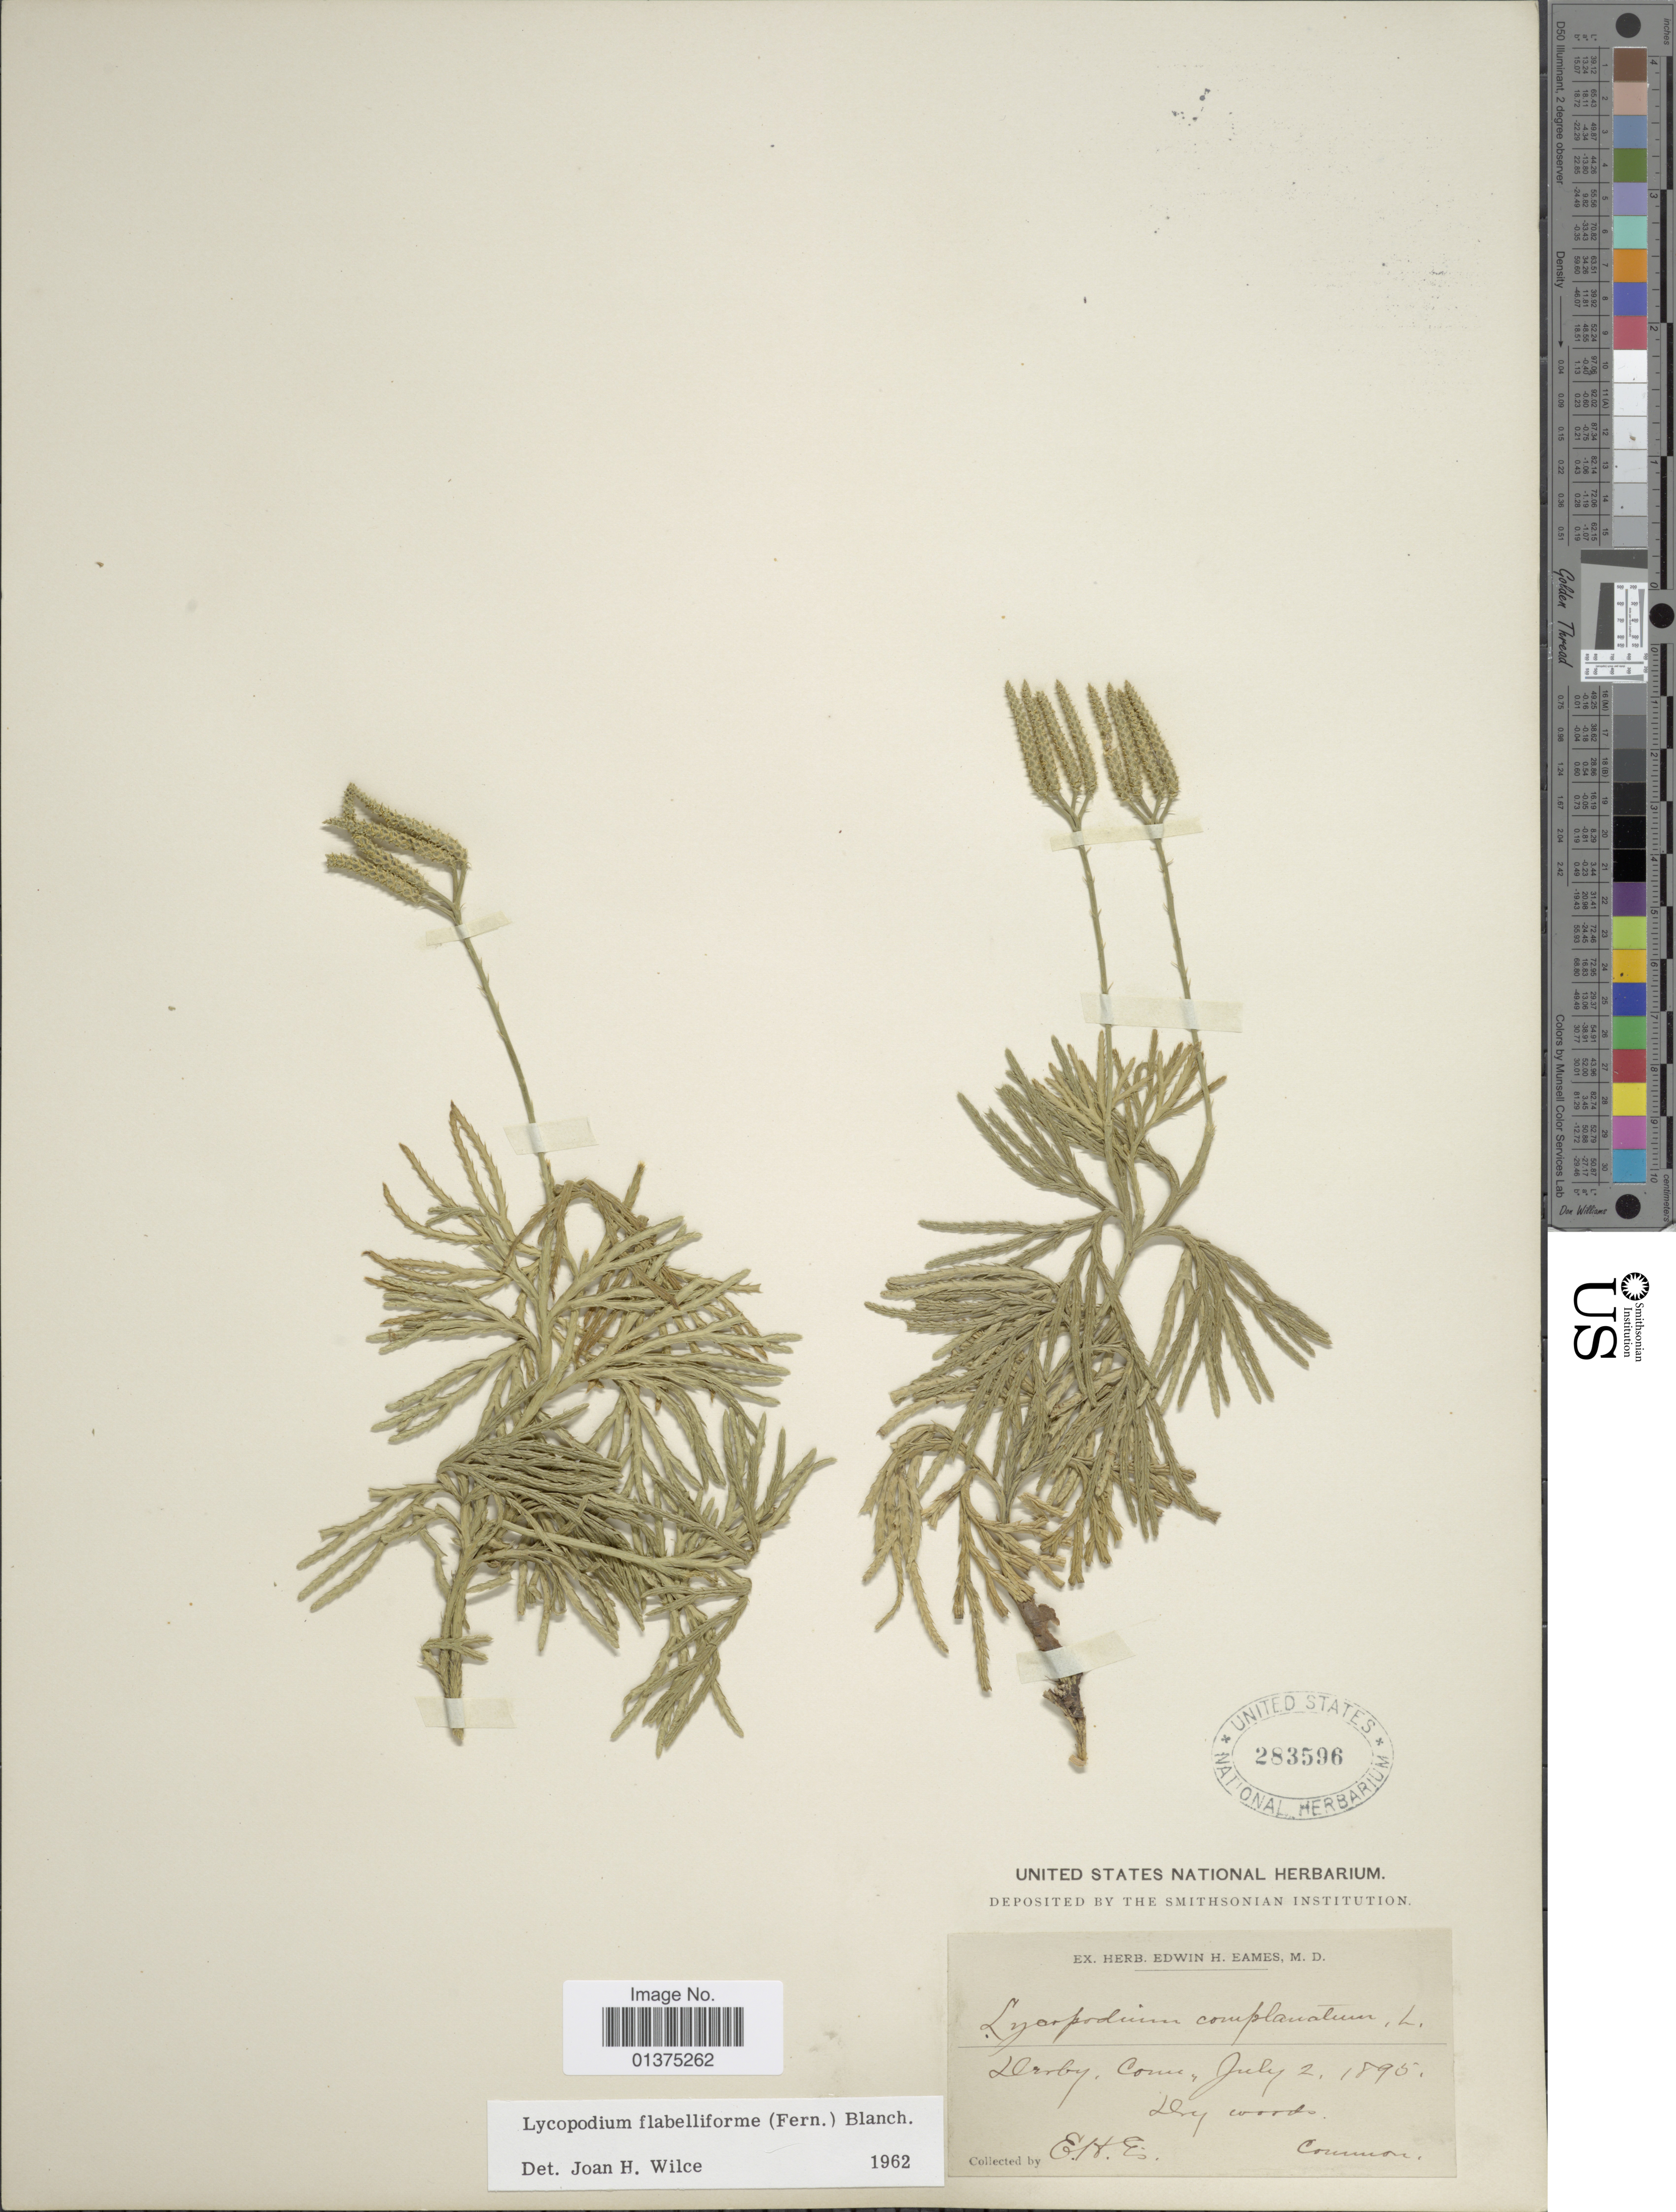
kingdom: Plantae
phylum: Tracheophyta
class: Lycopodiopsida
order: Lycopodiales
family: Lycopodiaceae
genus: Diphasiastrum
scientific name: Diphasiastrum digitatum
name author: (Dill. ex A. Braun) Holub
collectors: E. H. Eames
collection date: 1895-07-02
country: United States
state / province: Connecticut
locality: Derby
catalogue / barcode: US 283596